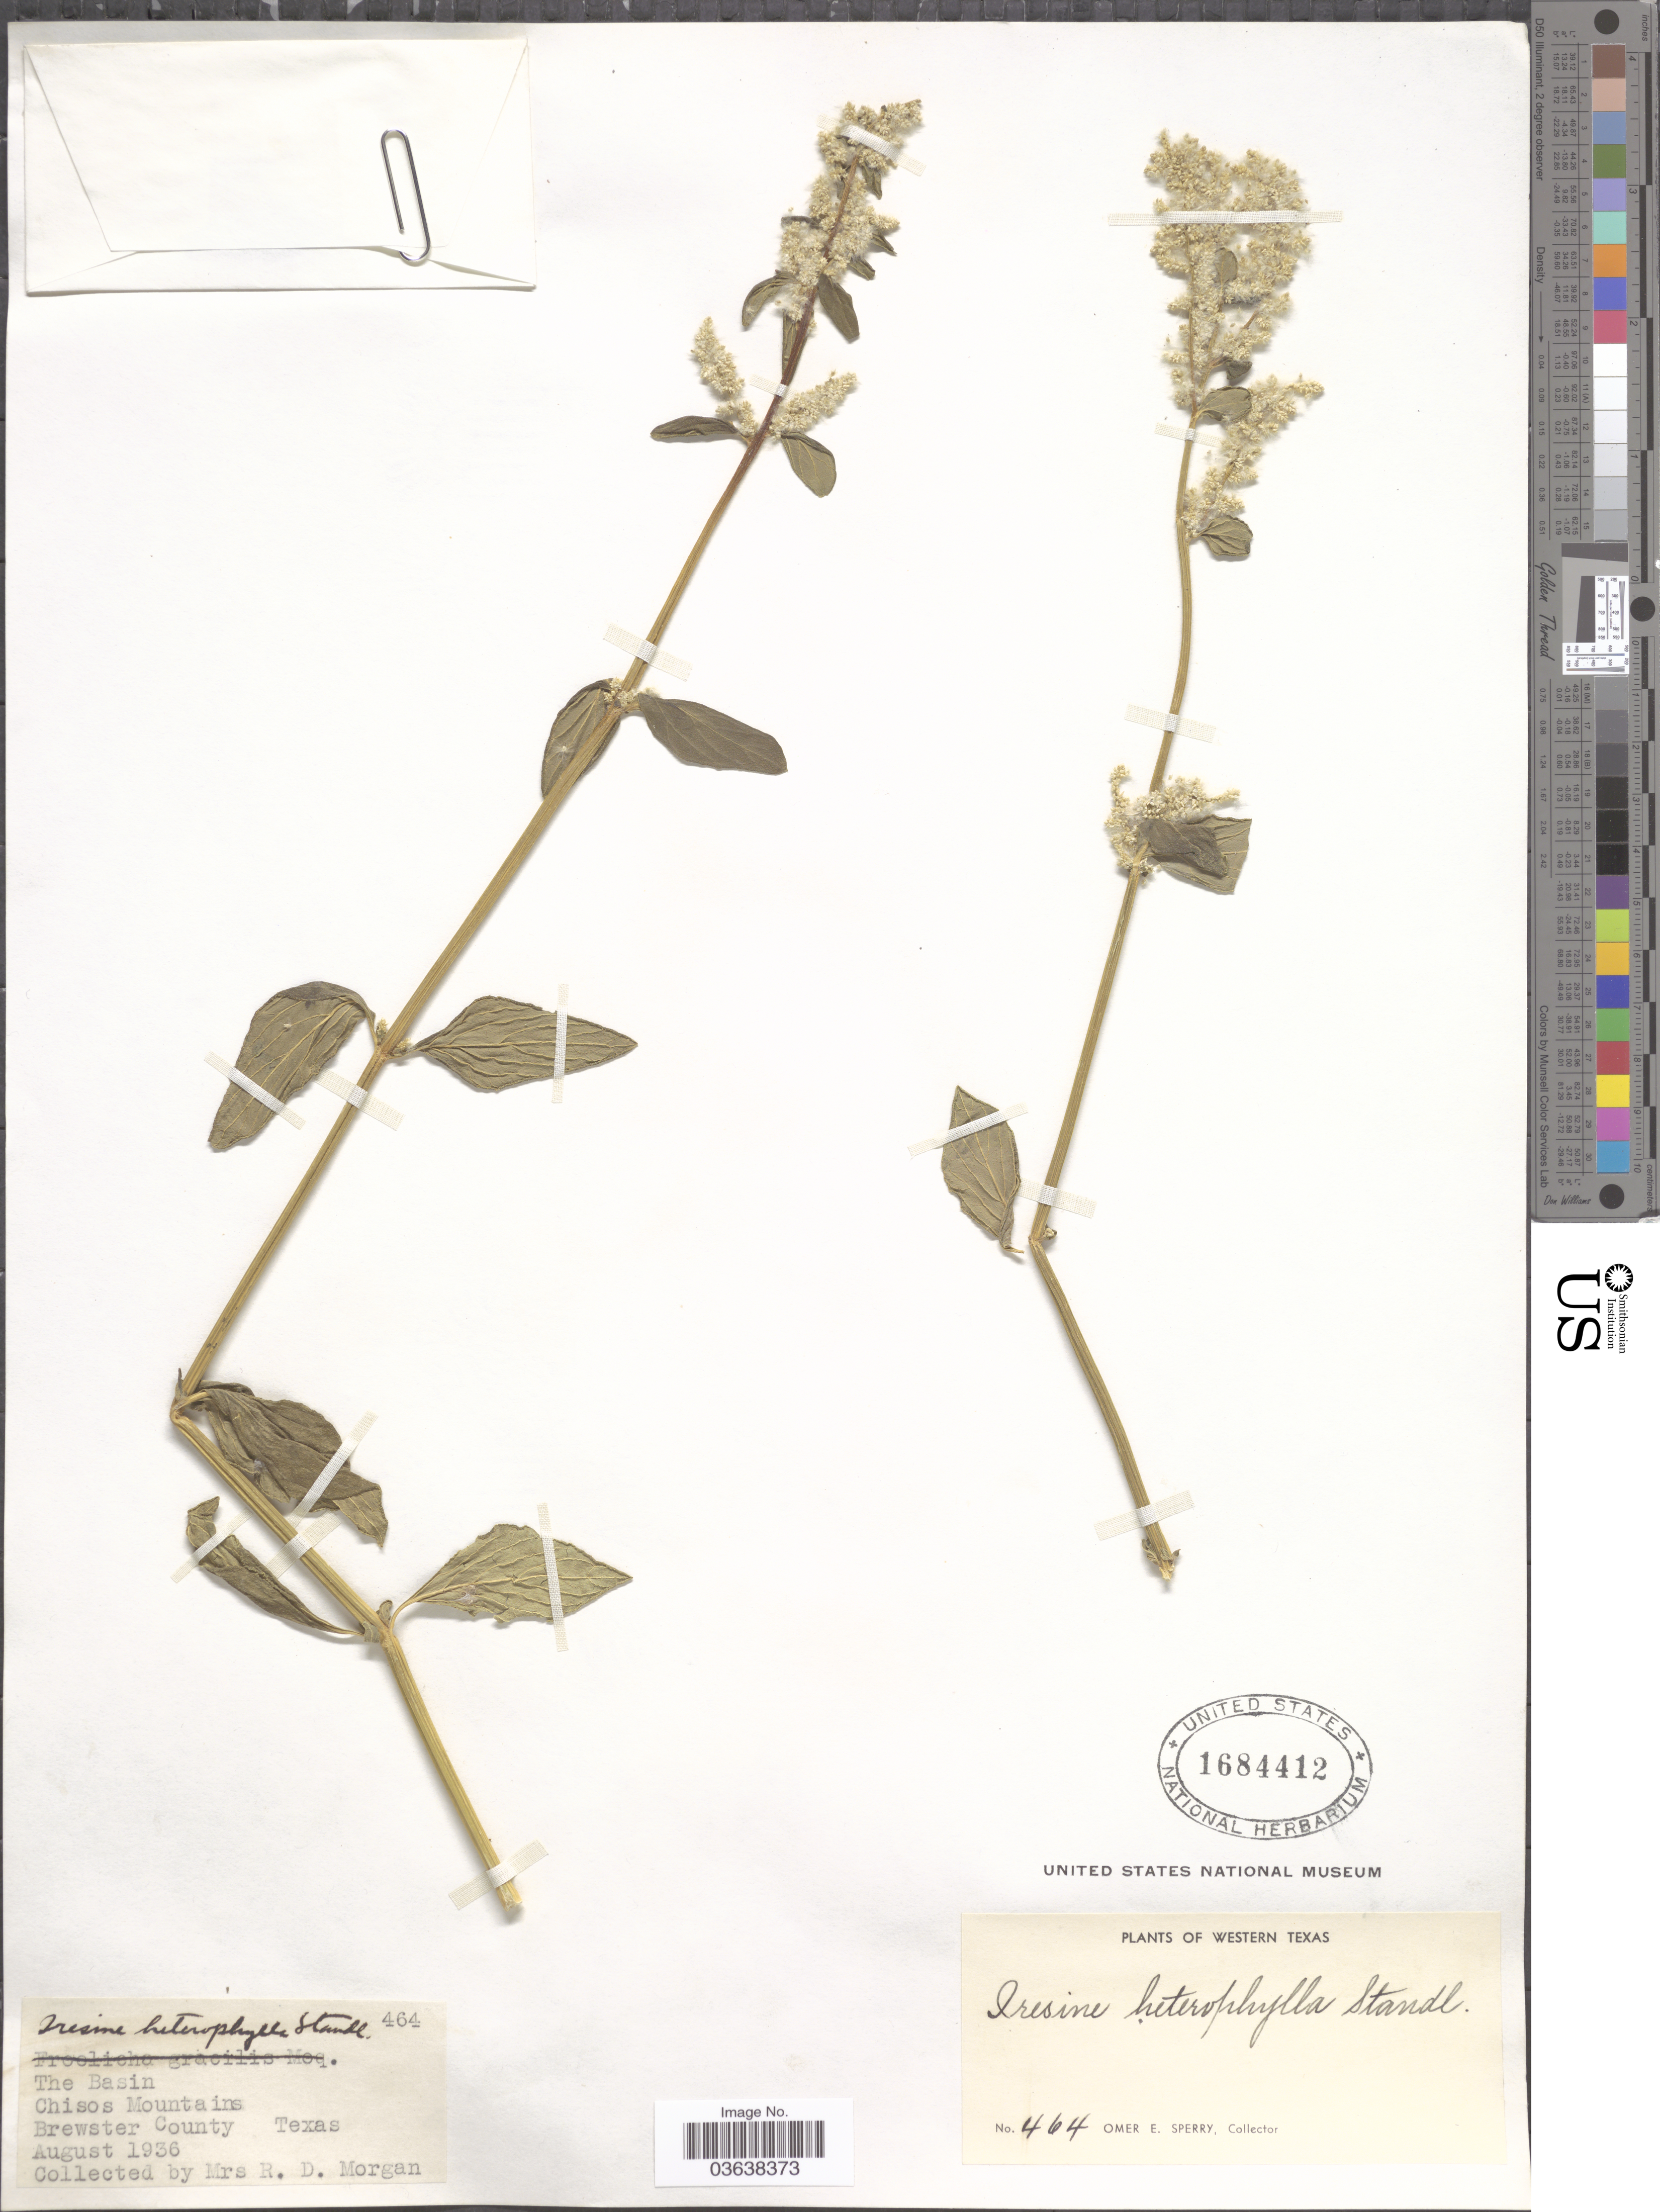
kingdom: Plantae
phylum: Tracheophyta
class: Magnoliopsida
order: Caryophyllales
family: Amaranthaceae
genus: Iresine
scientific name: Iresine heterophylla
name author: Standl.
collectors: O. E. Sperry & R. Morgan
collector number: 464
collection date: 1936-08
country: United States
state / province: Texas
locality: Western Texas. The Basin. Chisos Mountains. Brewster County.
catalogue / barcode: US 1684412